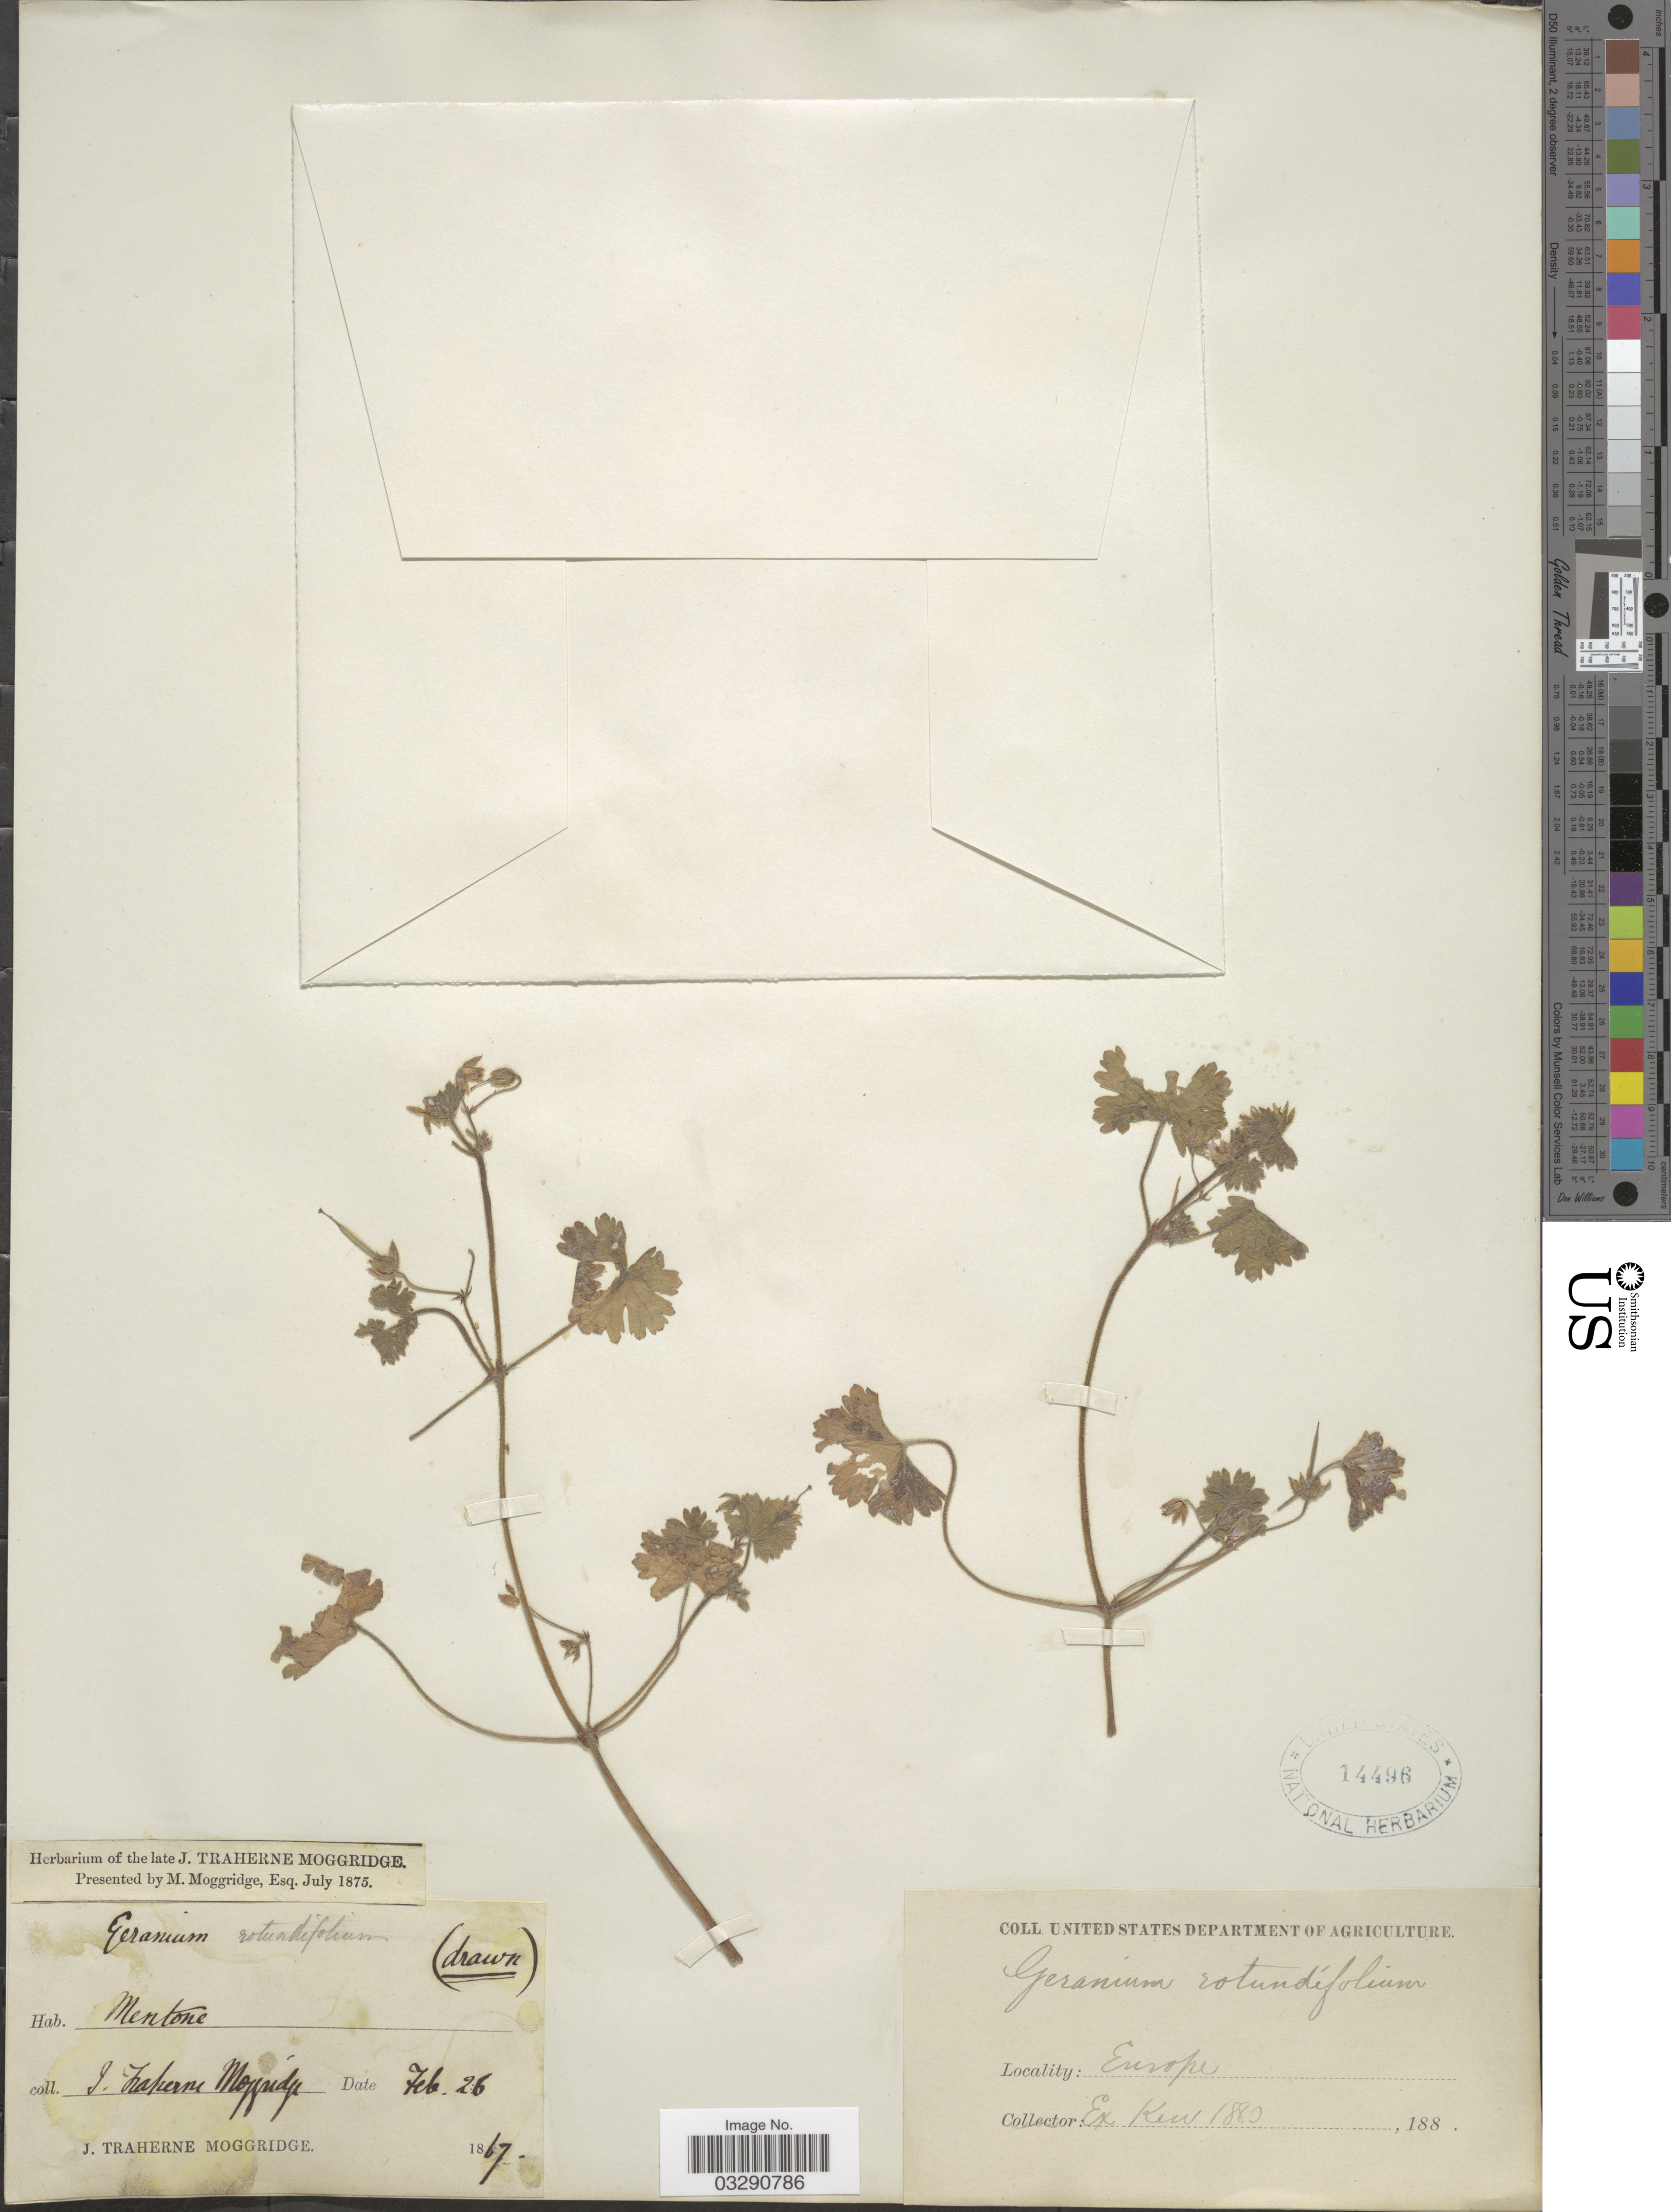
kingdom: Plantae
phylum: Tracheophyta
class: Magnoliopsida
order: Geraniales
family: Geraniaceae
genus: Geranium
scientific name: Geranium rotundifolium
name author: L.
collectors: J. T. Moggridge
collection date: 1867-02-26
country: France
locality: Mentone. Europe.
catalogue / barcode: US 14496